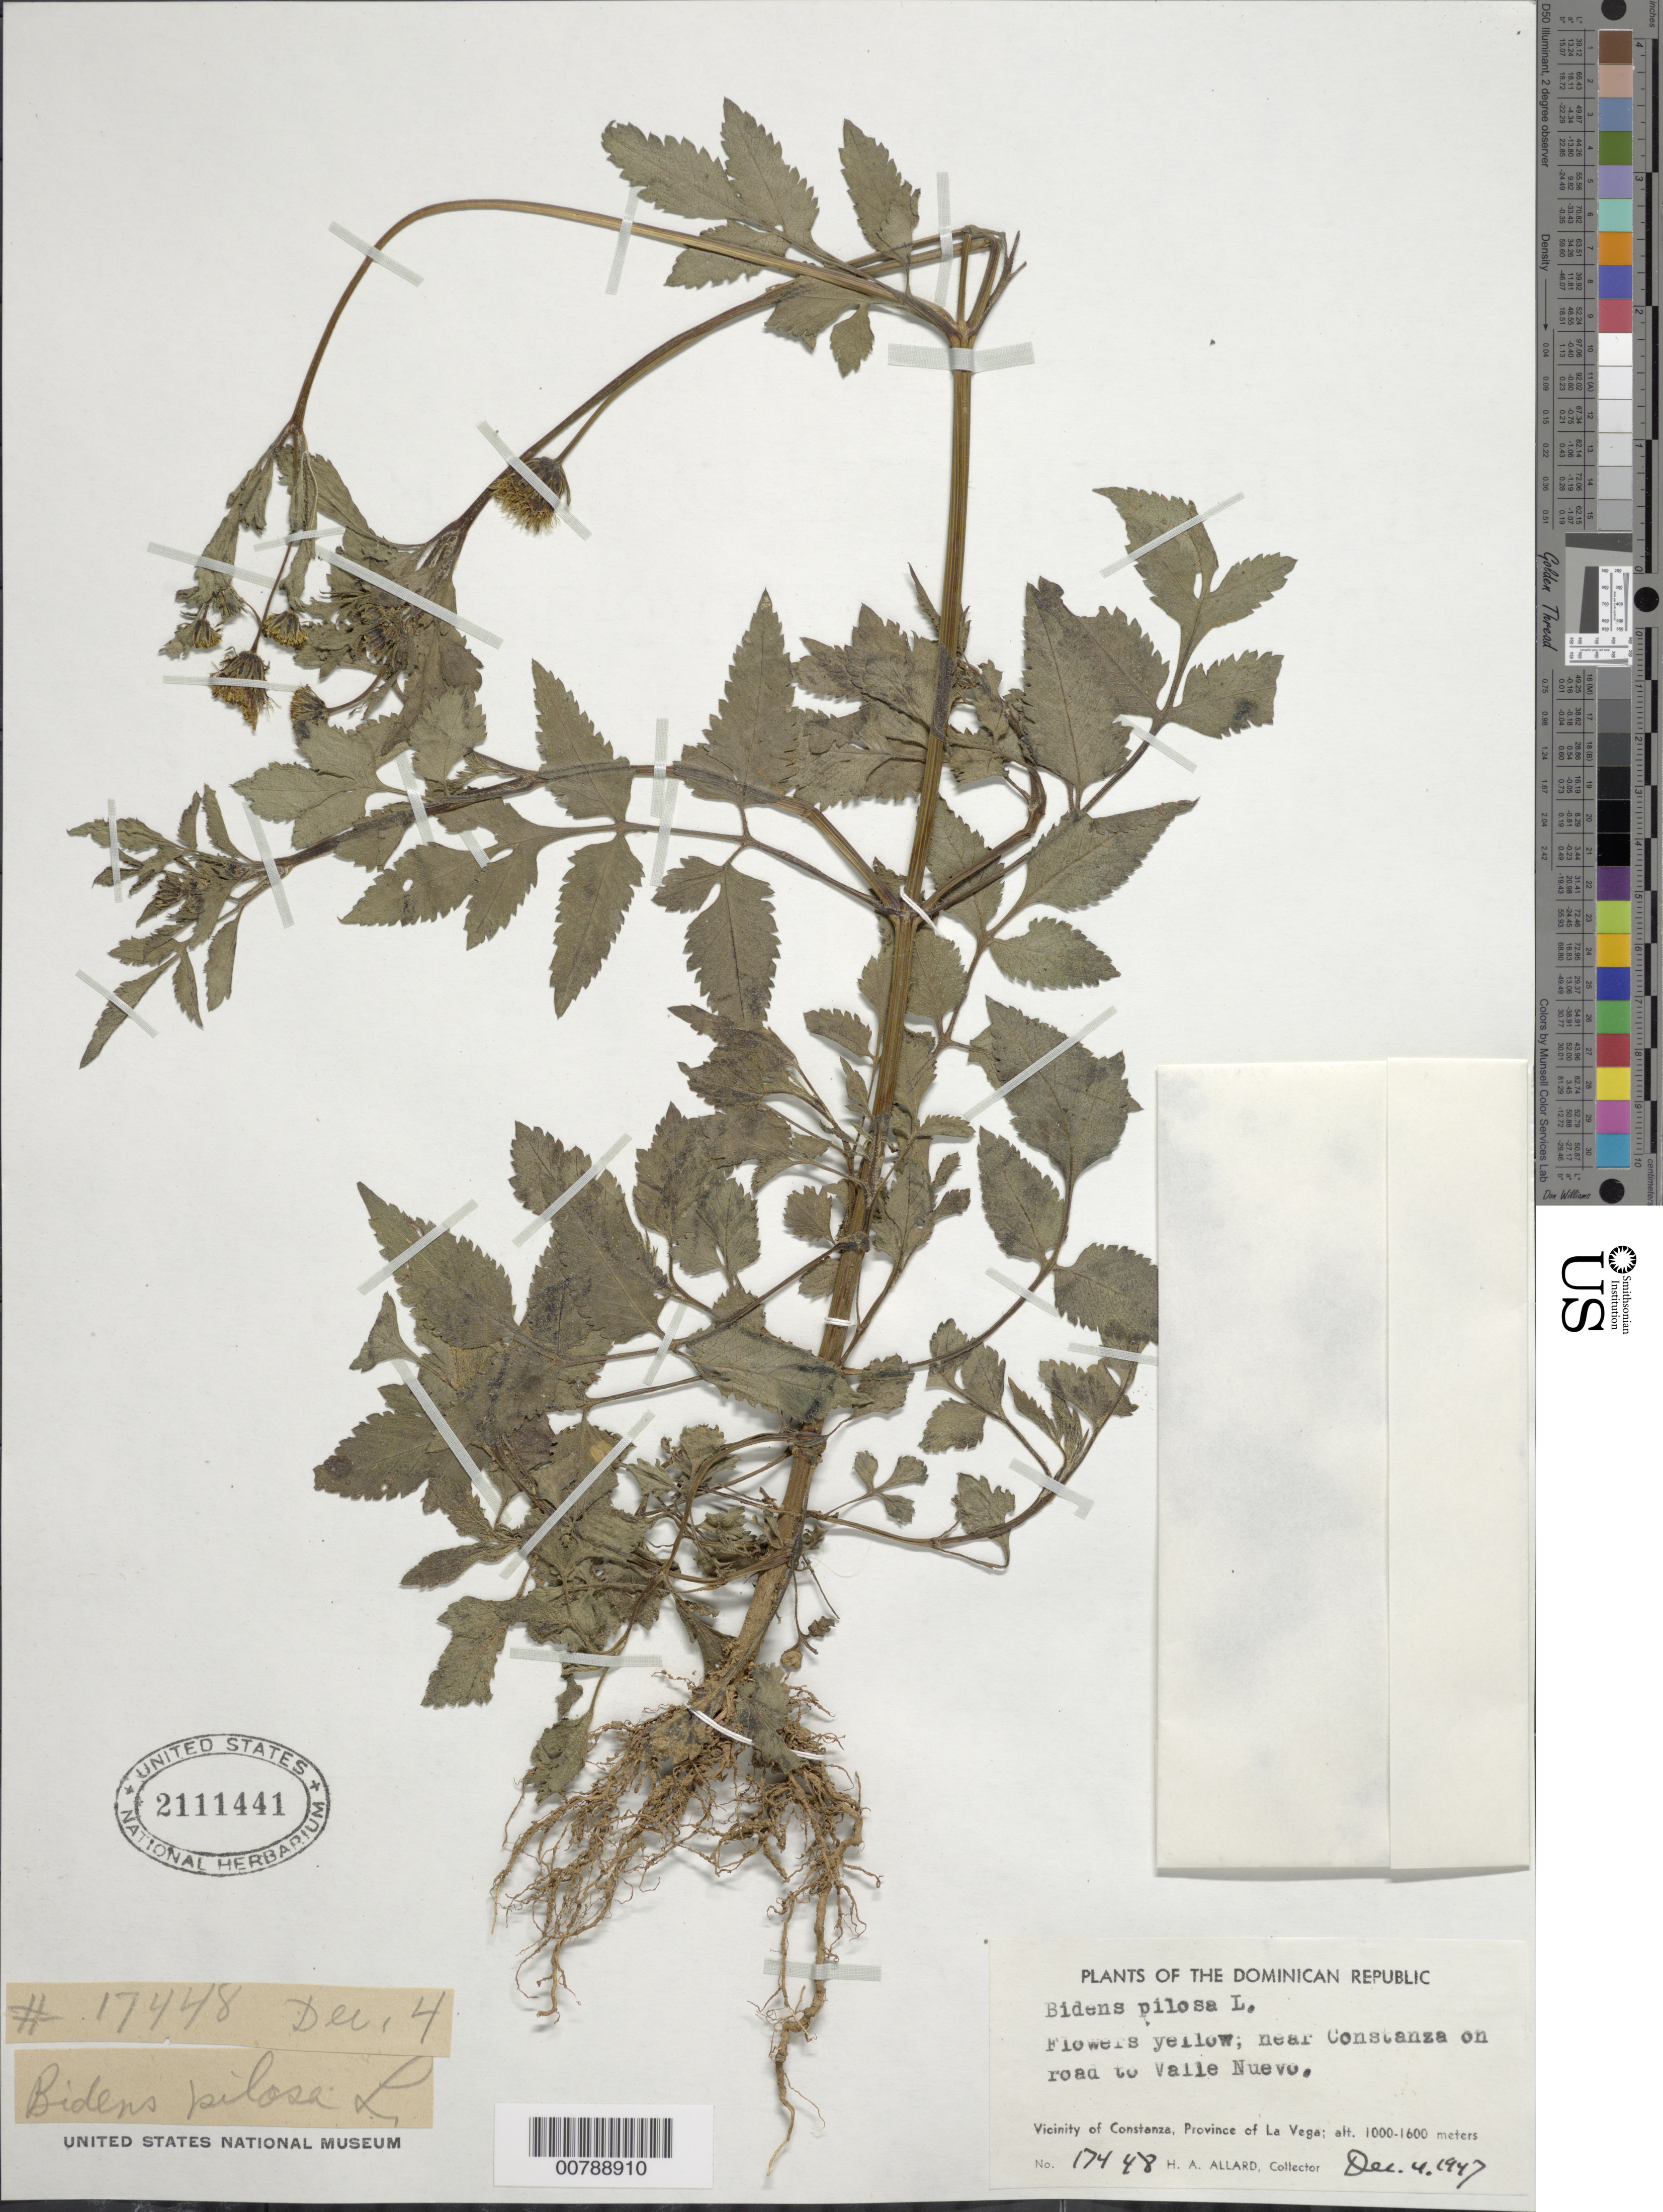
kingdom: Plantae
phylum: Tracheophyta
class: Magnoliopsida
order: Asterales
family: Asteraceae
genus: Bidens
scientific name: Bidens pilosa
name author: L.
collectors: H. A. Allard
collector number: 17448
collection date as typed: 04 Dec 1947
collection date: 1947-12-04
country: Dominican Republic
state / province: La Vega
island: Hispaniola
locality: Vicinity of Constanza. Province of La Vega. Near Constanza on road to Valle Nuevo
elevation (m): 1000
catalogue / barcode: US 2111441